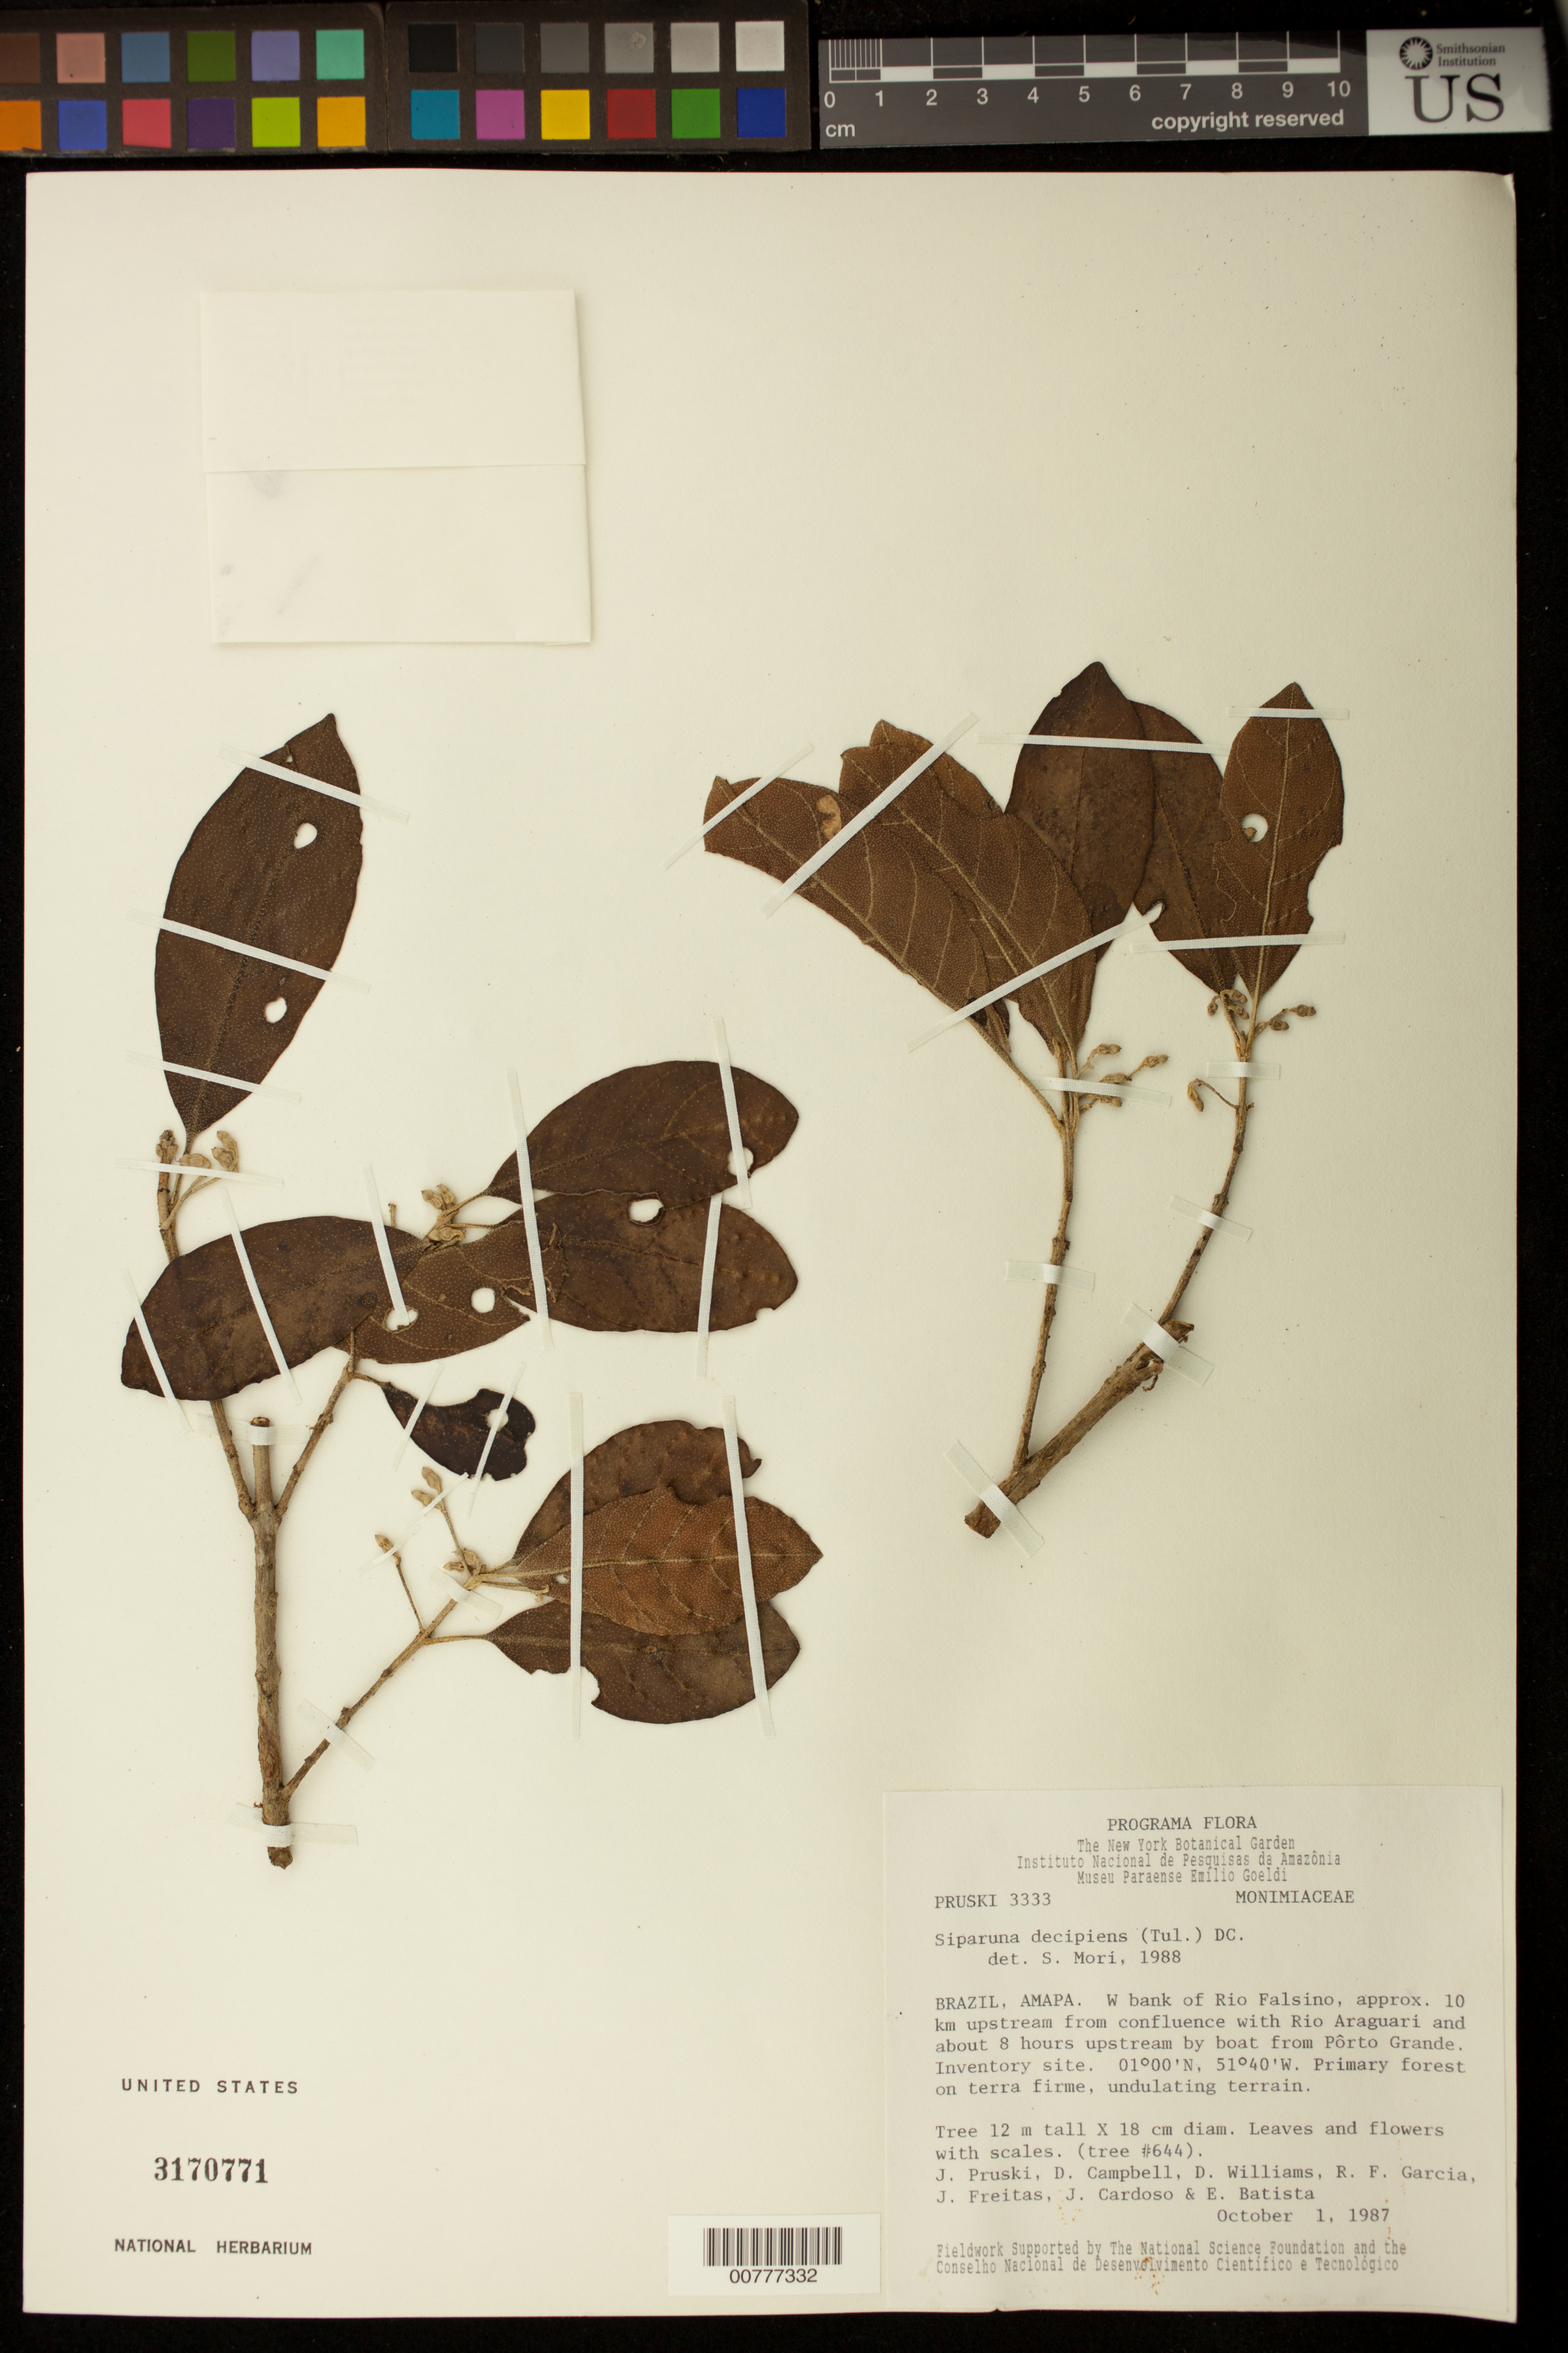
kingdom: Plantae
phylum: Tracheophyta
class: Magnoliopsida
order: Laurales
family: Siparunaceae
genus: Siparuna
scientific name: Siparuna decipiens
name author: (Tul.) A. DC.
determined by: Mori, Scott A.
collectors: J. F. Pruski et al.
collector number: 3333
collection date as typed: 1-Oct-87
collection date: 1987-10-01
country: Brazil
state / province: Amapá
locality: Río Falsino, 10 km upstream from confluence with Río Araguari and 8 hours upstream by boat from Pôrto Grande. Inventory site.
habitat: Primary forest on terra firme, undulating terrain.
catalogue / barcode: US 3170771